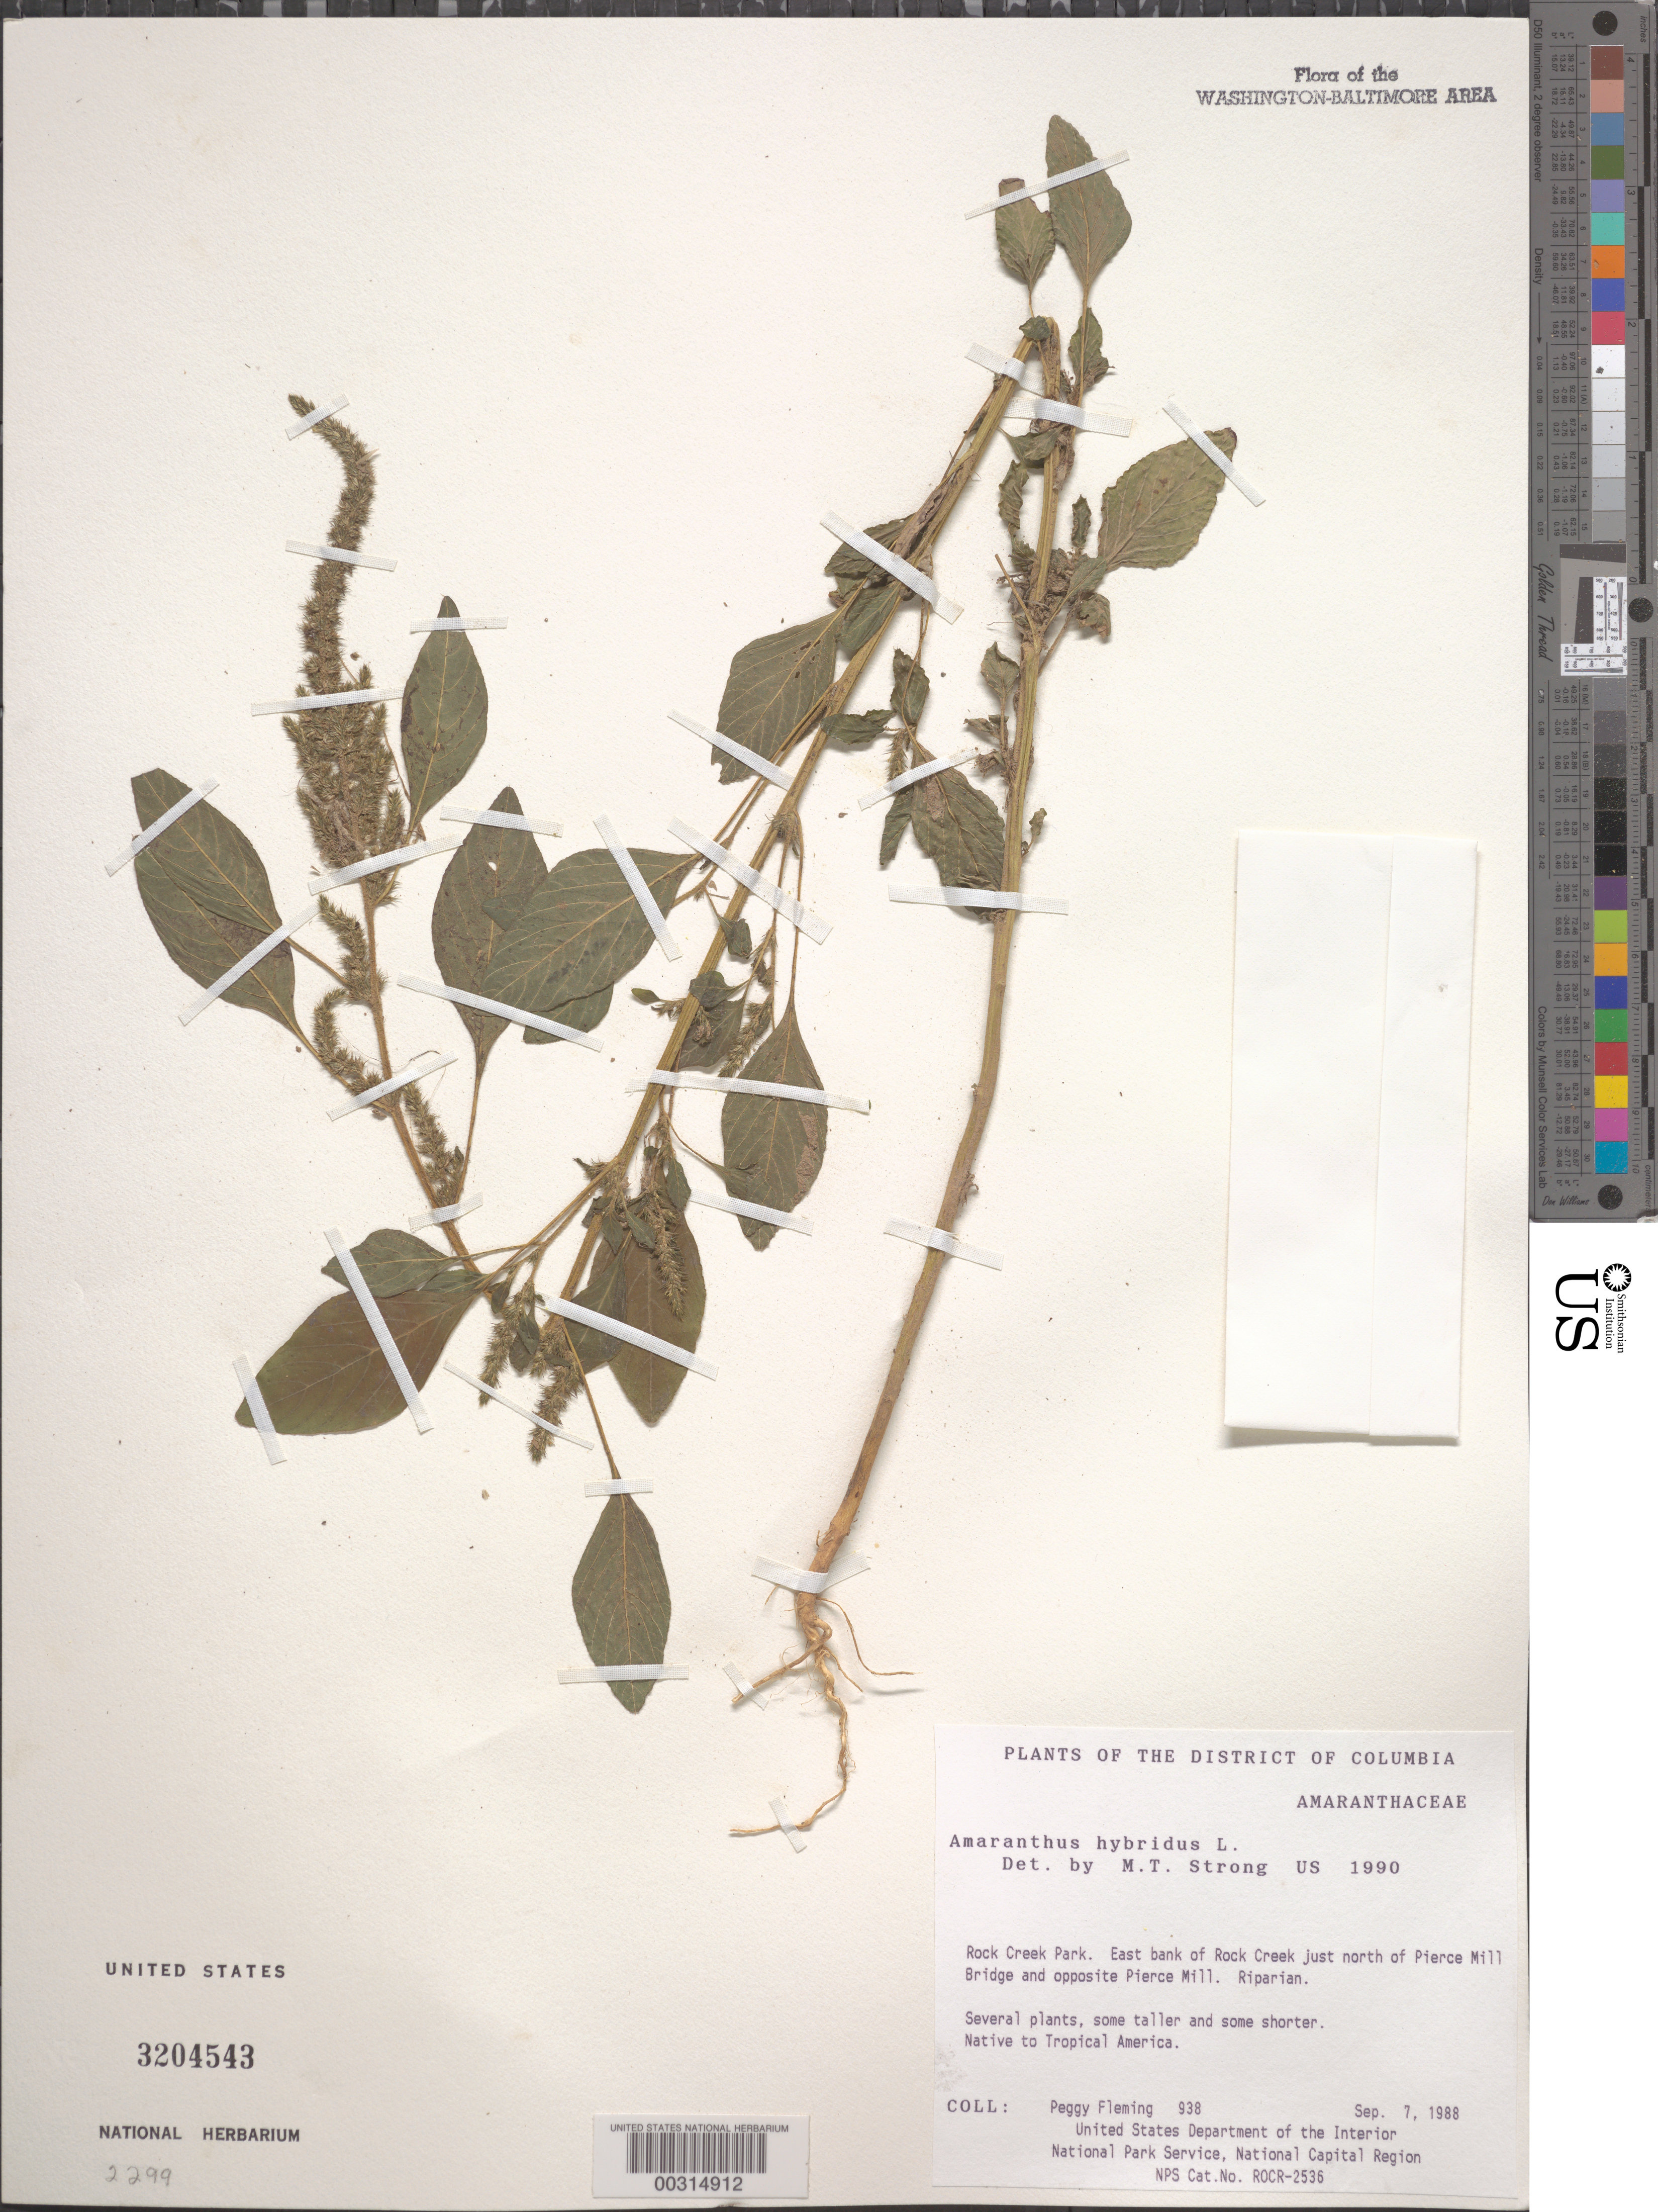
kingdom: Plantae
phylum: Tracheophyta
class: Magnoliopsida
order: Caryophyllales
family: Amaranthaceae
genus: Amaranthus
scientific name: Amaranthus hybridus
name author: L.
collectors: P. Fleming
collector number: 938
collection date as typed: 07 Sep 1988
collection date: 1988-09-07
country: United States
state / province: District of Columbia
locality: Rock Creek Park, E bank of Rock Creek just N of Pierce Mill Bridge and opposite Pierce Mill Rock Creek Park & vicinity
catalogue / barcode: US 3204543